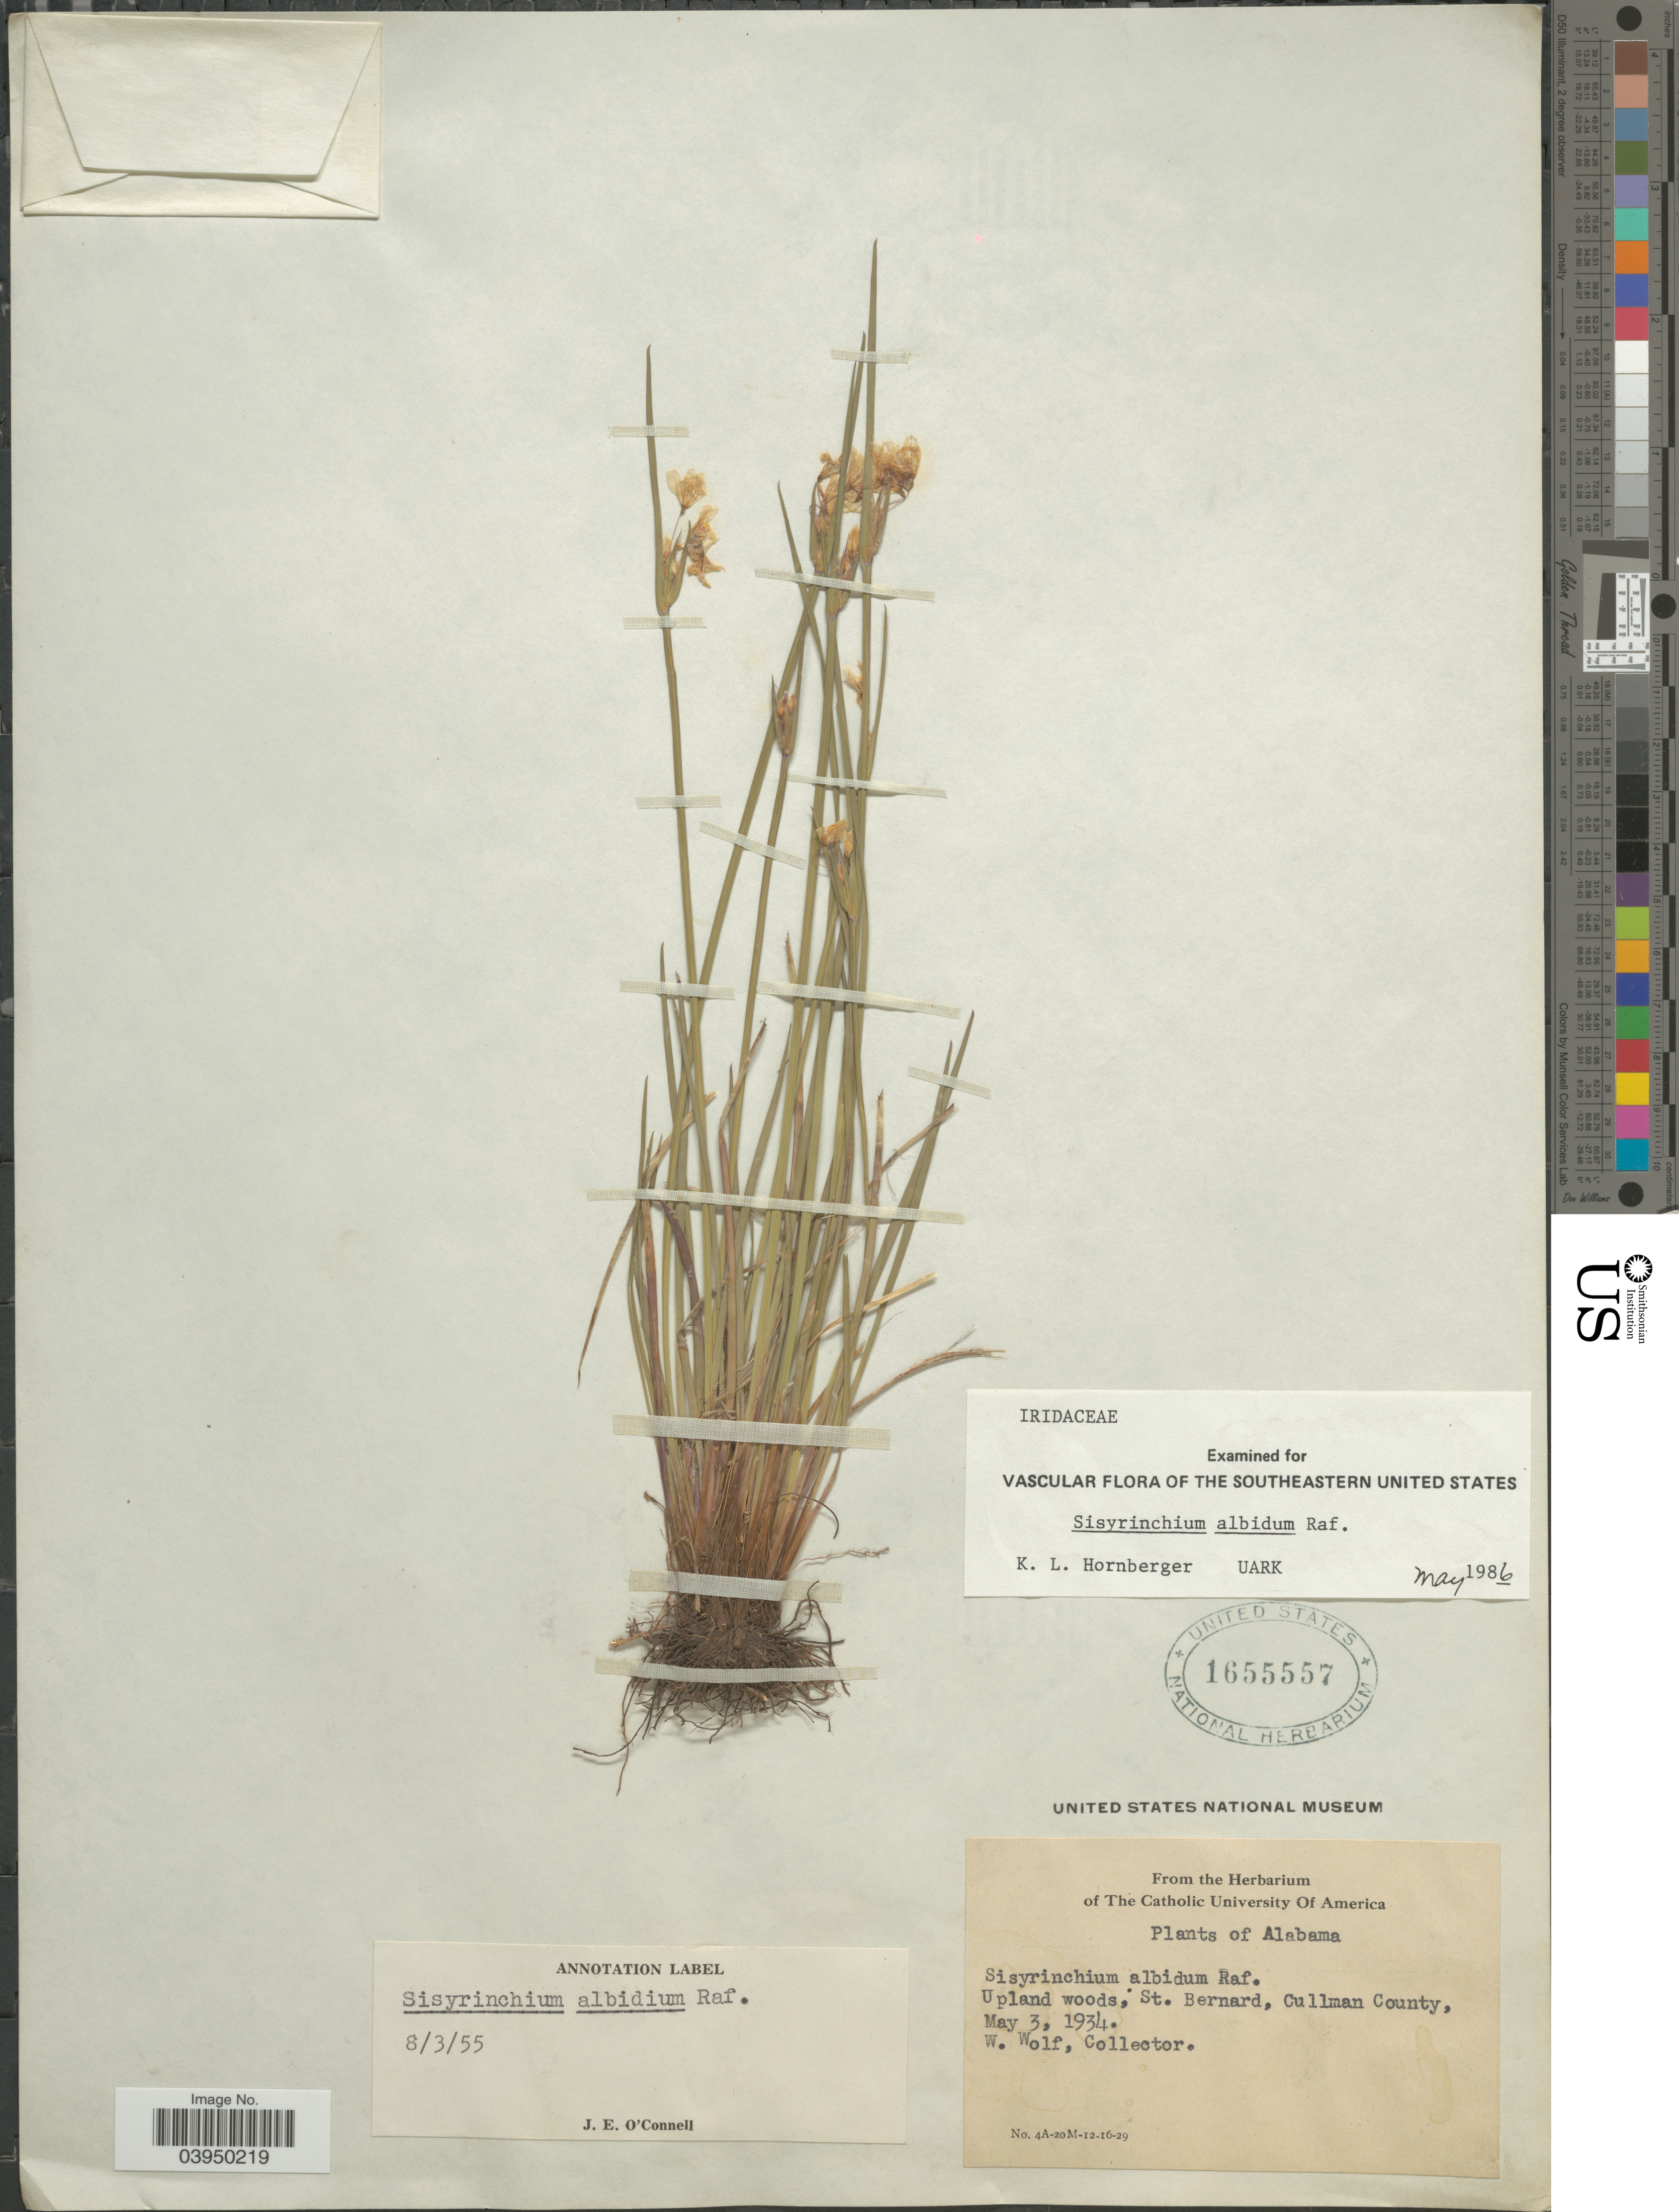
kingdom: Plantae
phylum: Tracheophyta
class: Liliopsida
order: Asparagales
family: Iridaceae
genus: Sisyrinchium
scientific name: Sisyrinchium albidum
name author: Raf.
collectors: W. Wolf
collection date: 1934-05-03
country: United States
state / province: Alabama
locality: St. Bernard, Cullman County.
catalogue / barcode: US 1655557